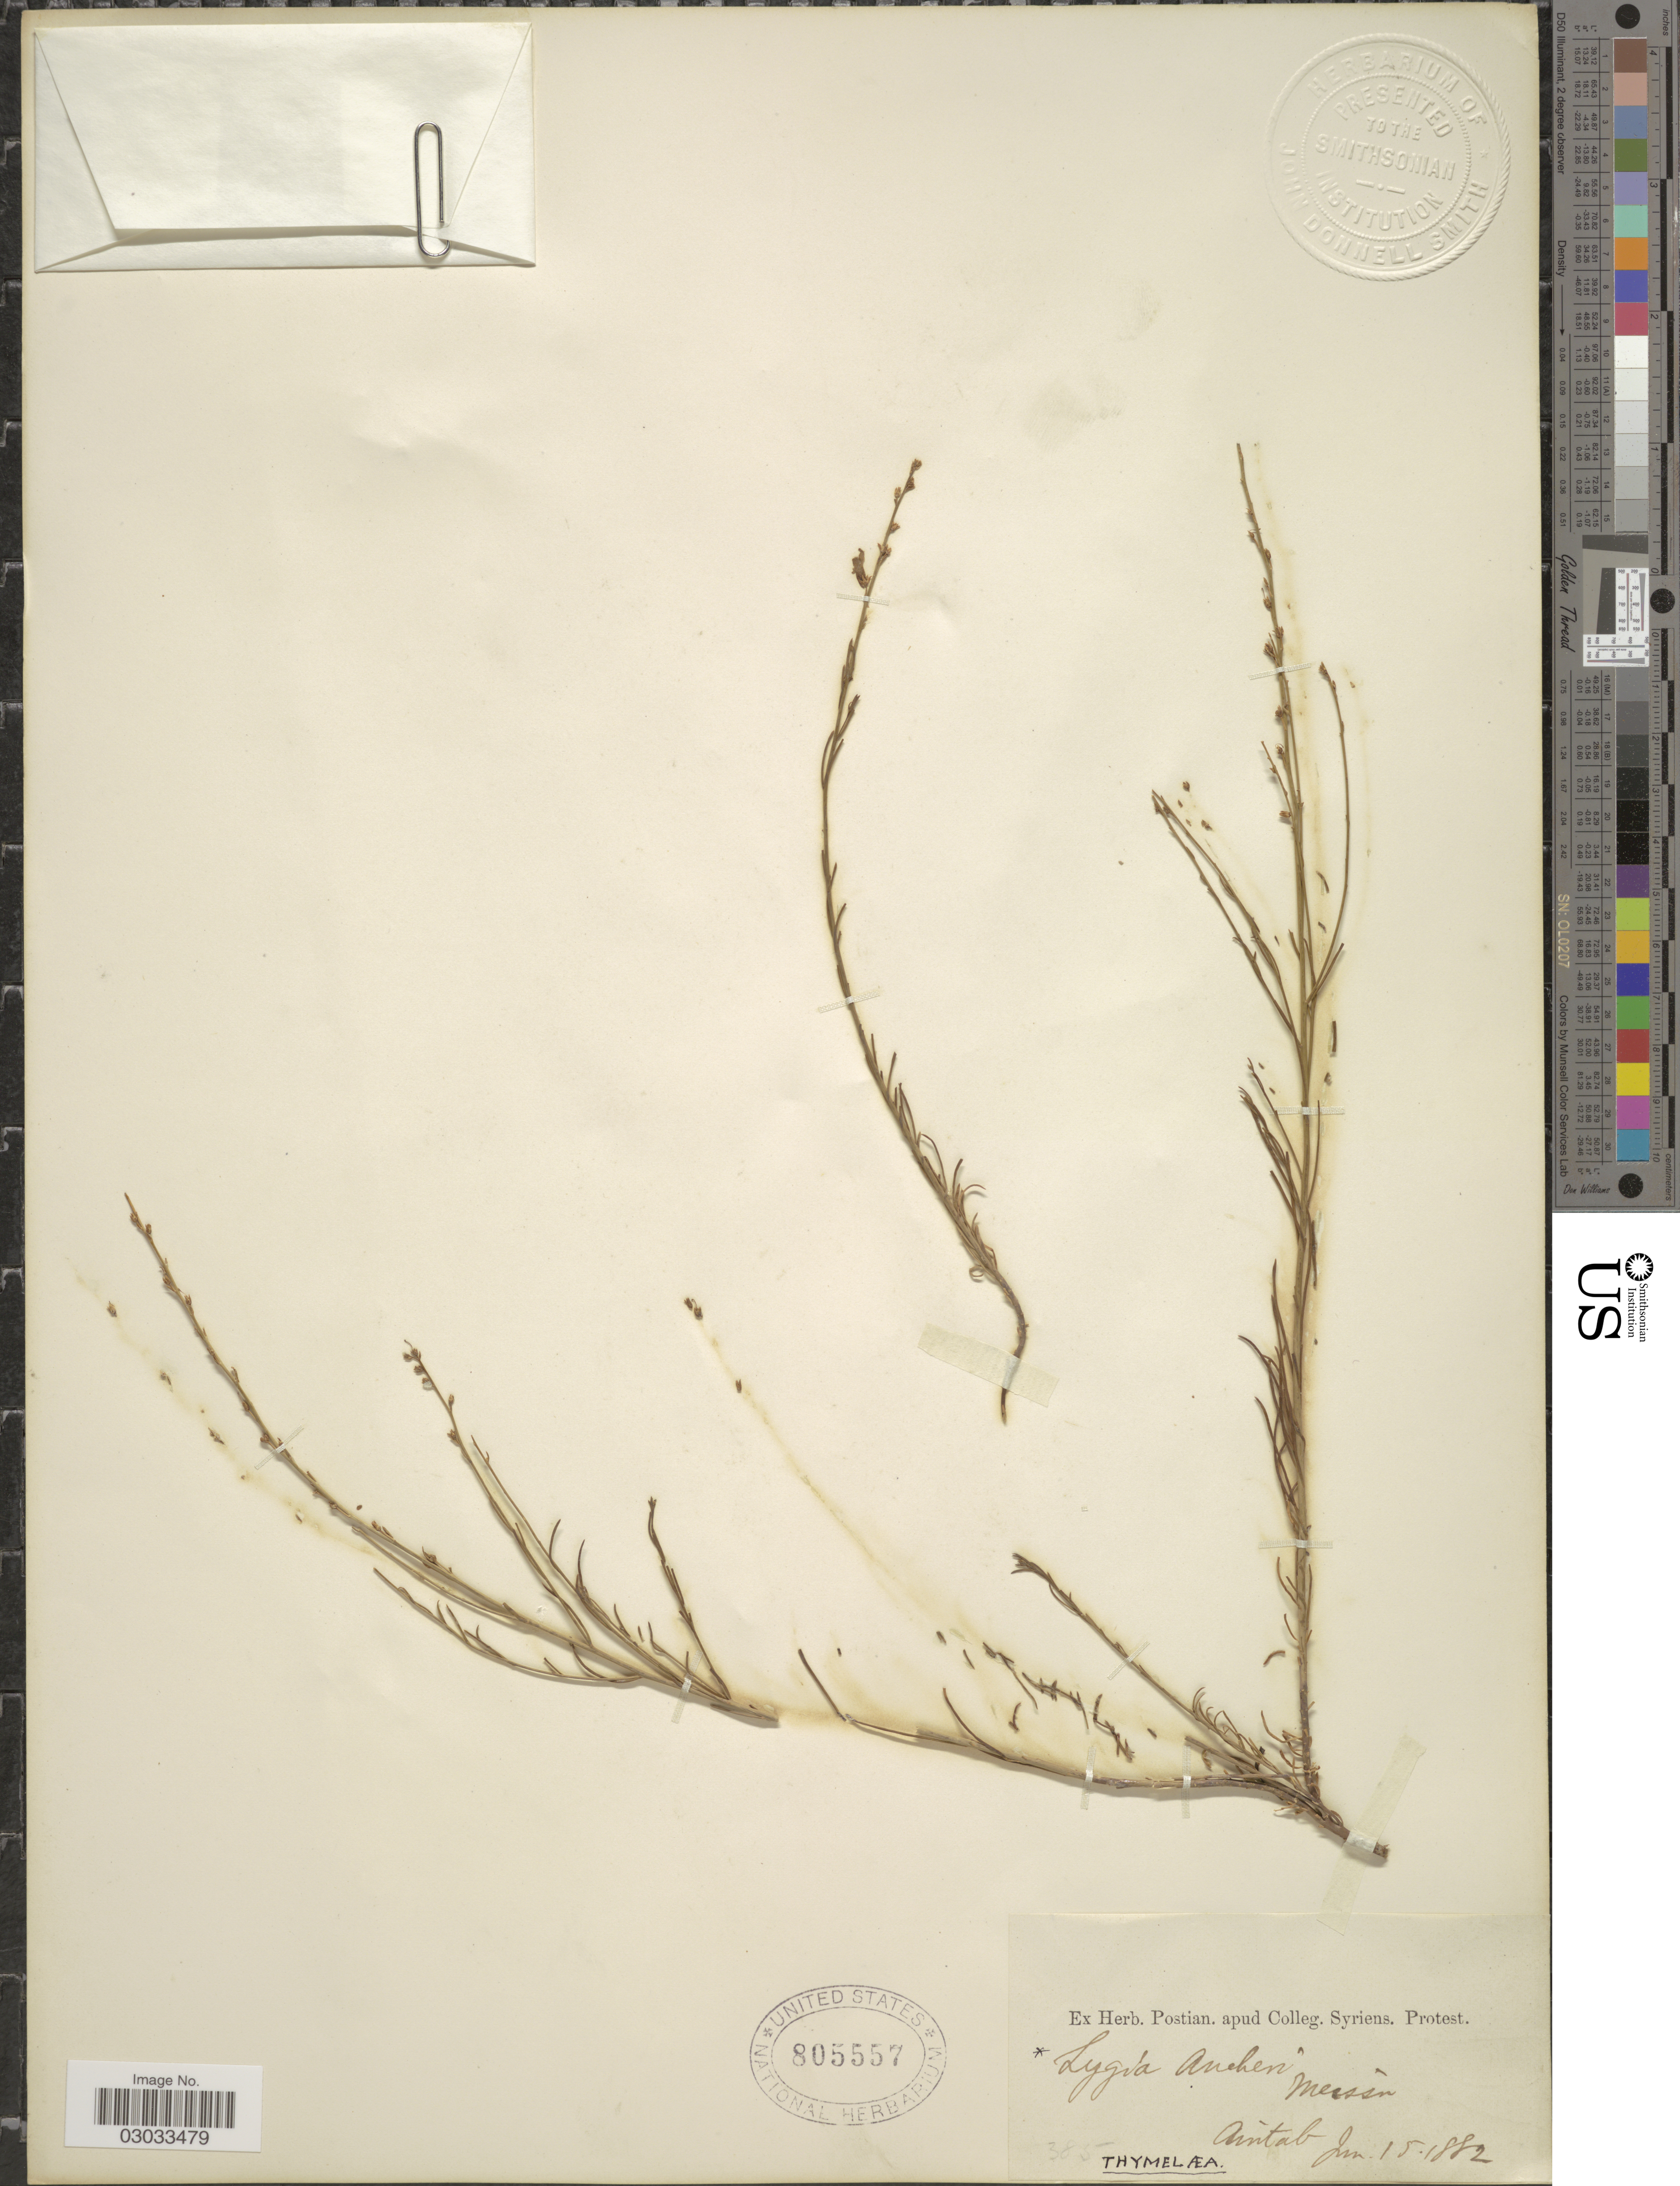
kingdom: Plantae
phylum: Tracheophyta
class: Magnoliopsida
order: Malvales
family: Thymelaeaceae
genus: Thymelaea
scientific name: Thymelaea aucheri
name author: Meisn.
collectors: ex herb. Postian. apud Colleg. Syriens. Protest. USE "Fannie P. A. Shepard" (10308853) AS PRIMARY COLLECTOR INSTEAD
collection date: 1882-06-15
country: Turkey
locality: Aintab.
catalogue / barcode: US 805557